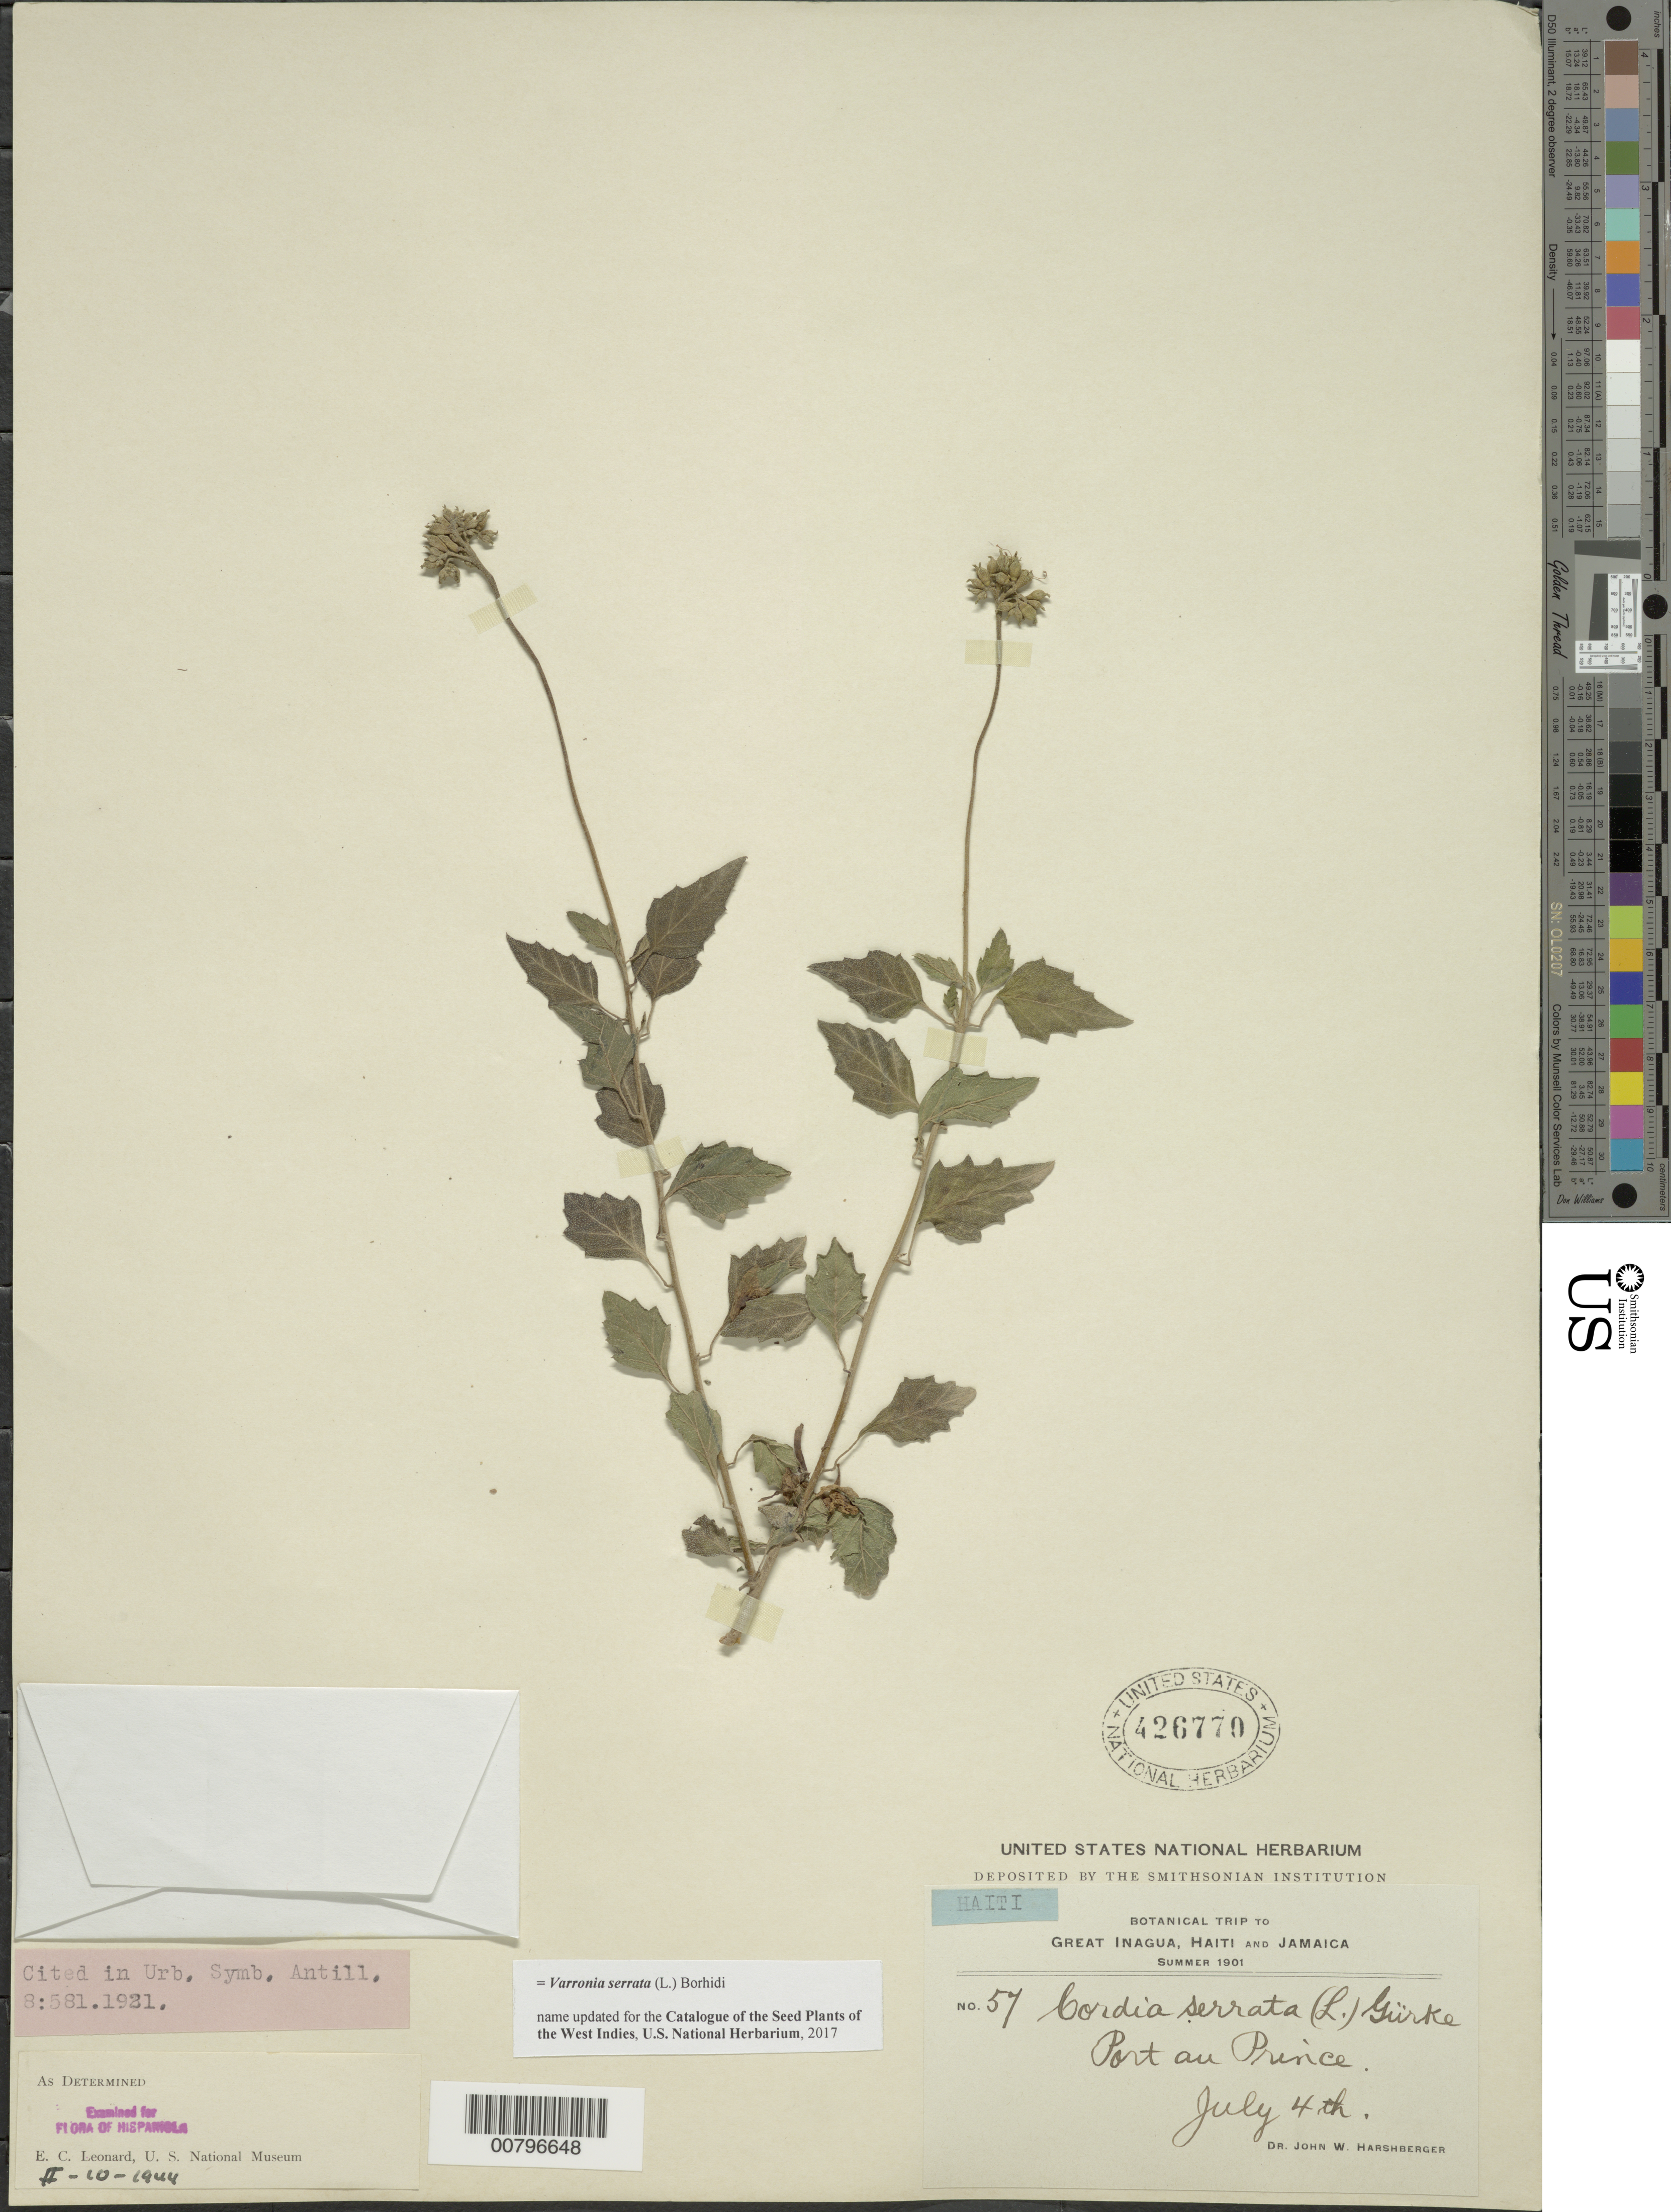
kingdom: Plantae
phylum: Tracheophyta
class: Magnoliopsida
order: Boraginales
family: Cordiaceae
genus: Varronia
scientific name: Varronia serrata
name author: (L.) Borhidi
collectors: J. W. Harshberger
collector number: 57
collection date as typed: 04 Jul 1901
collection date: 1901-07-04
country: Haiti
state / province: Ouest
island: Hispaniola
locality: Port au Prince.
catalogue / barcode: US 426770